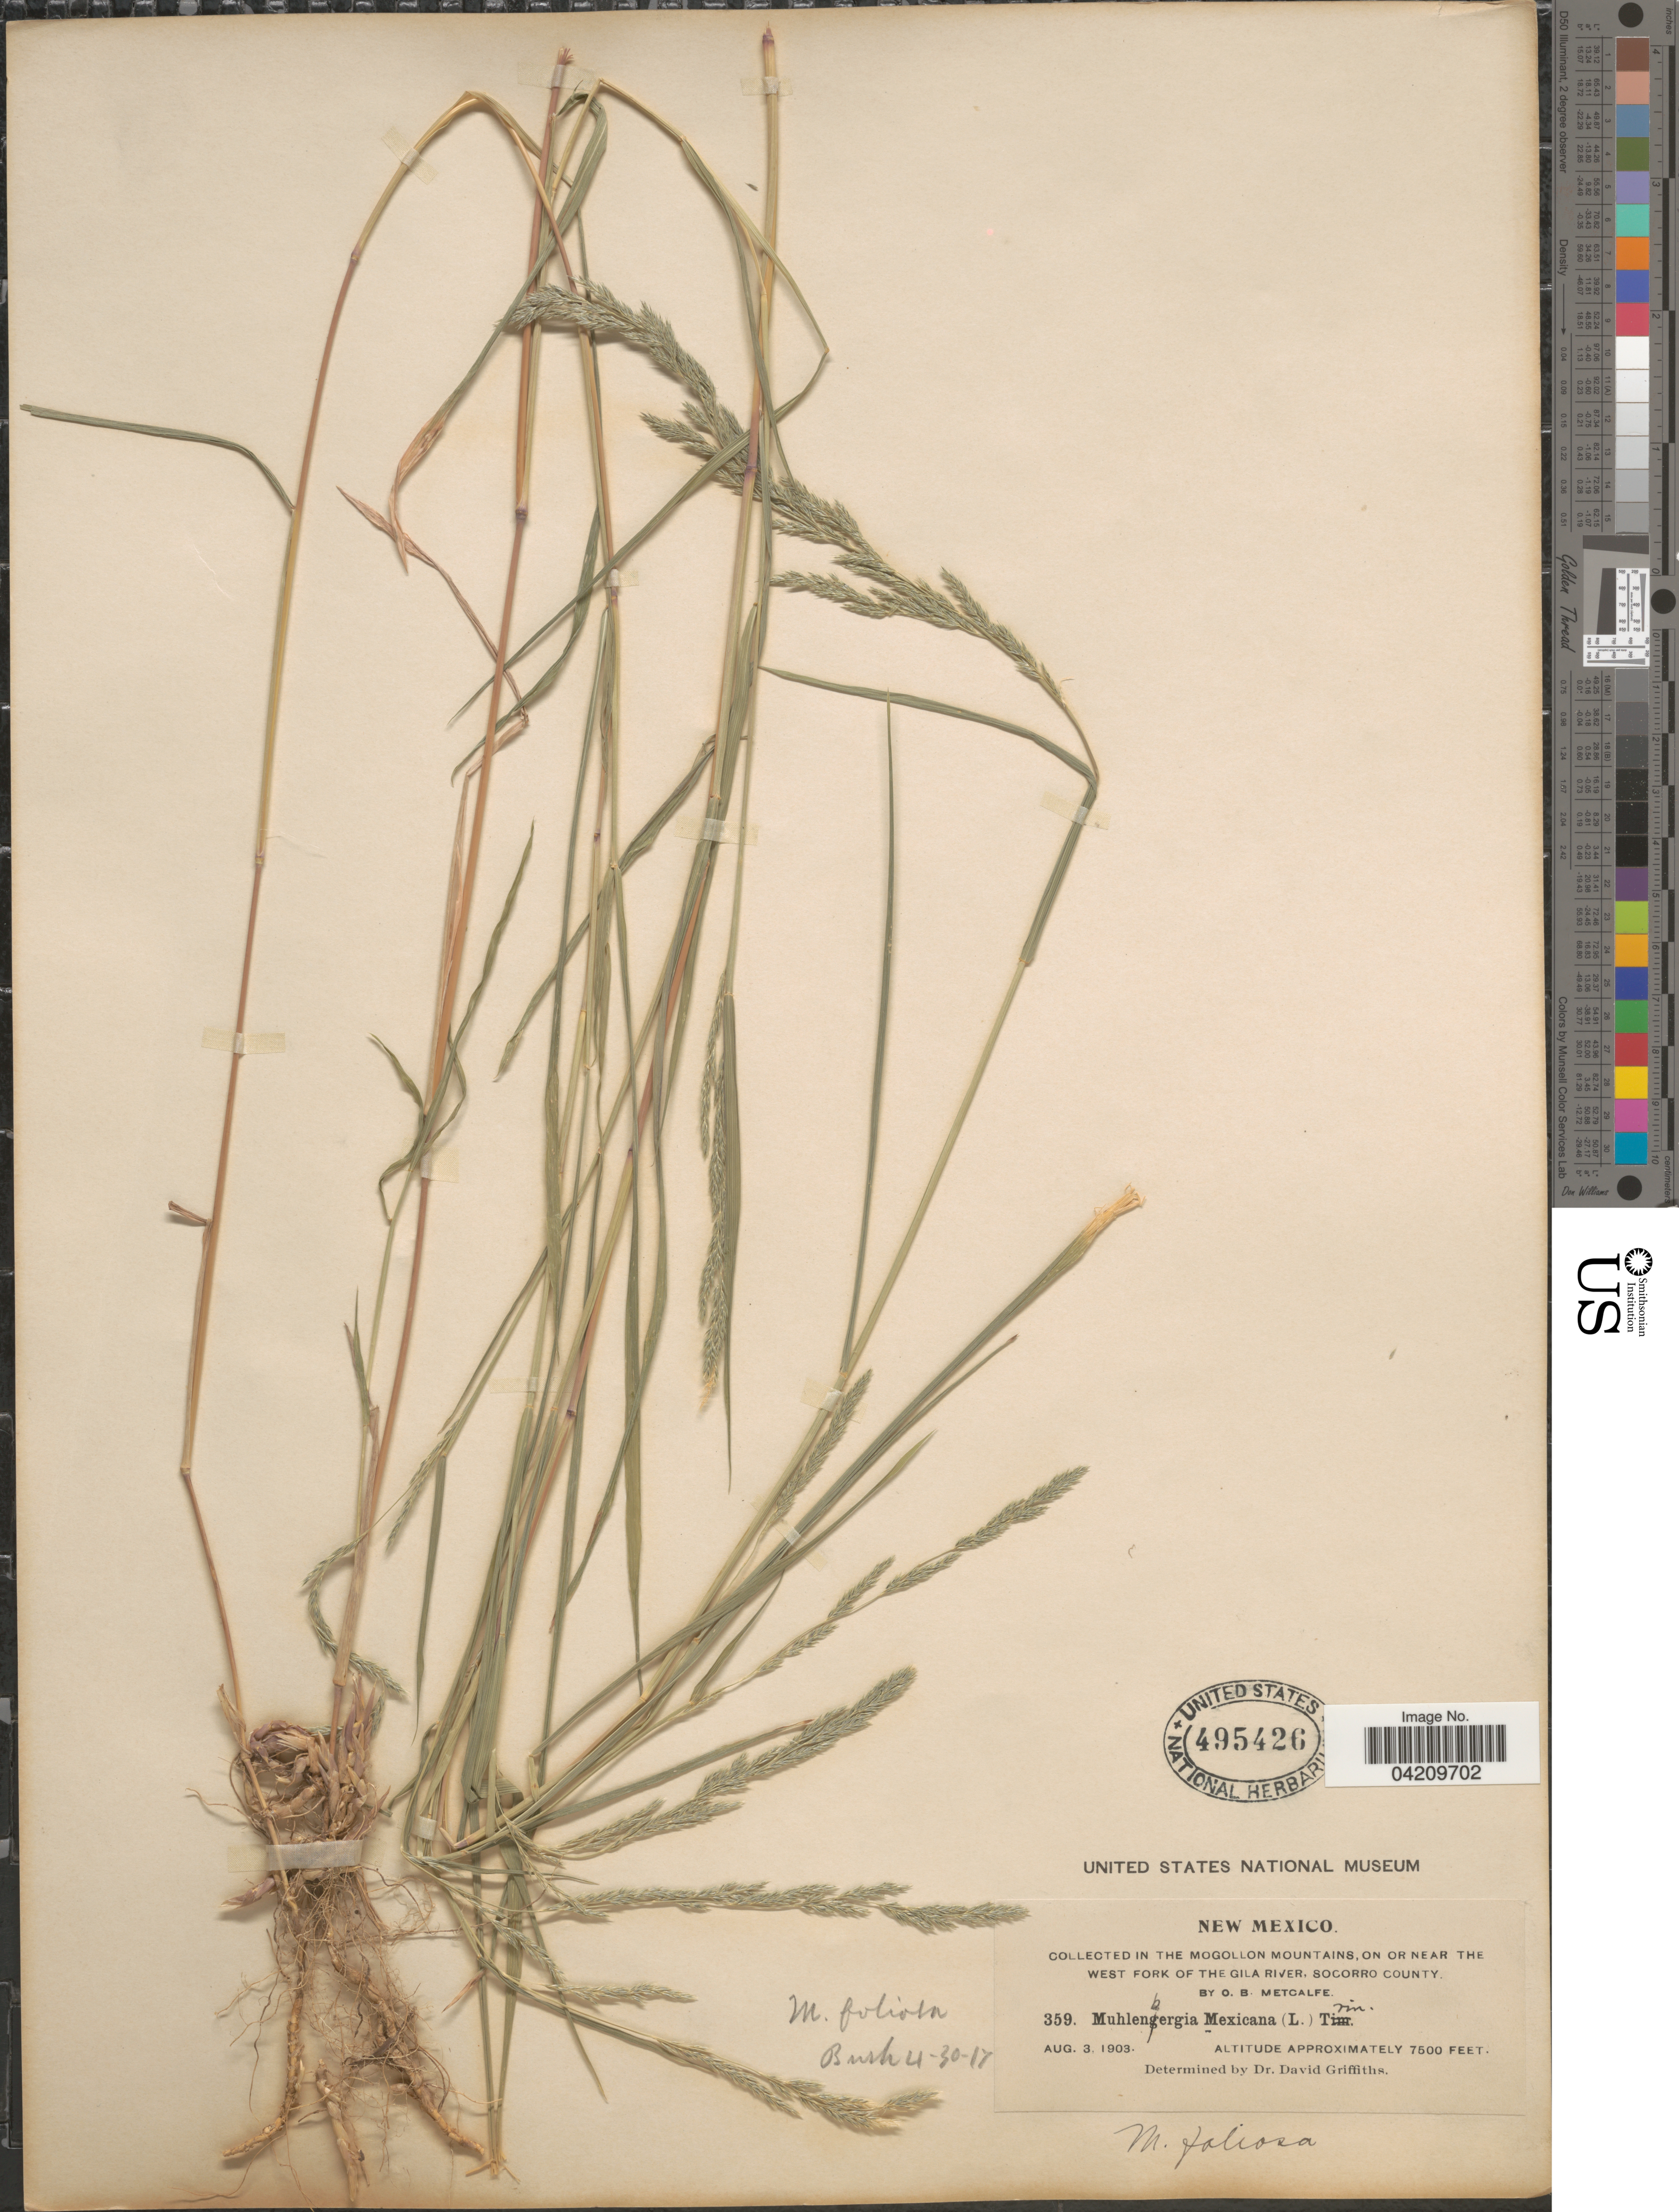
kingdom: Plantae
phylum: Tracheophyta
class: Liliopsida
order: Poales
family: Poaceae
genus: Muhlenbergia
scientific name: Muhlenbergia mexicana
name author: (L.) Trin.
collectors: O. B. Metcalfe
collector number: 359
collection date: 1903-08-03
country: United States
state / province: New Mexico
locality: In the Mogollon Mountains, on or near the West Fork of the Gila River, Socorro County.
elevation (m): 2286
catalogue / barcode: US 495426